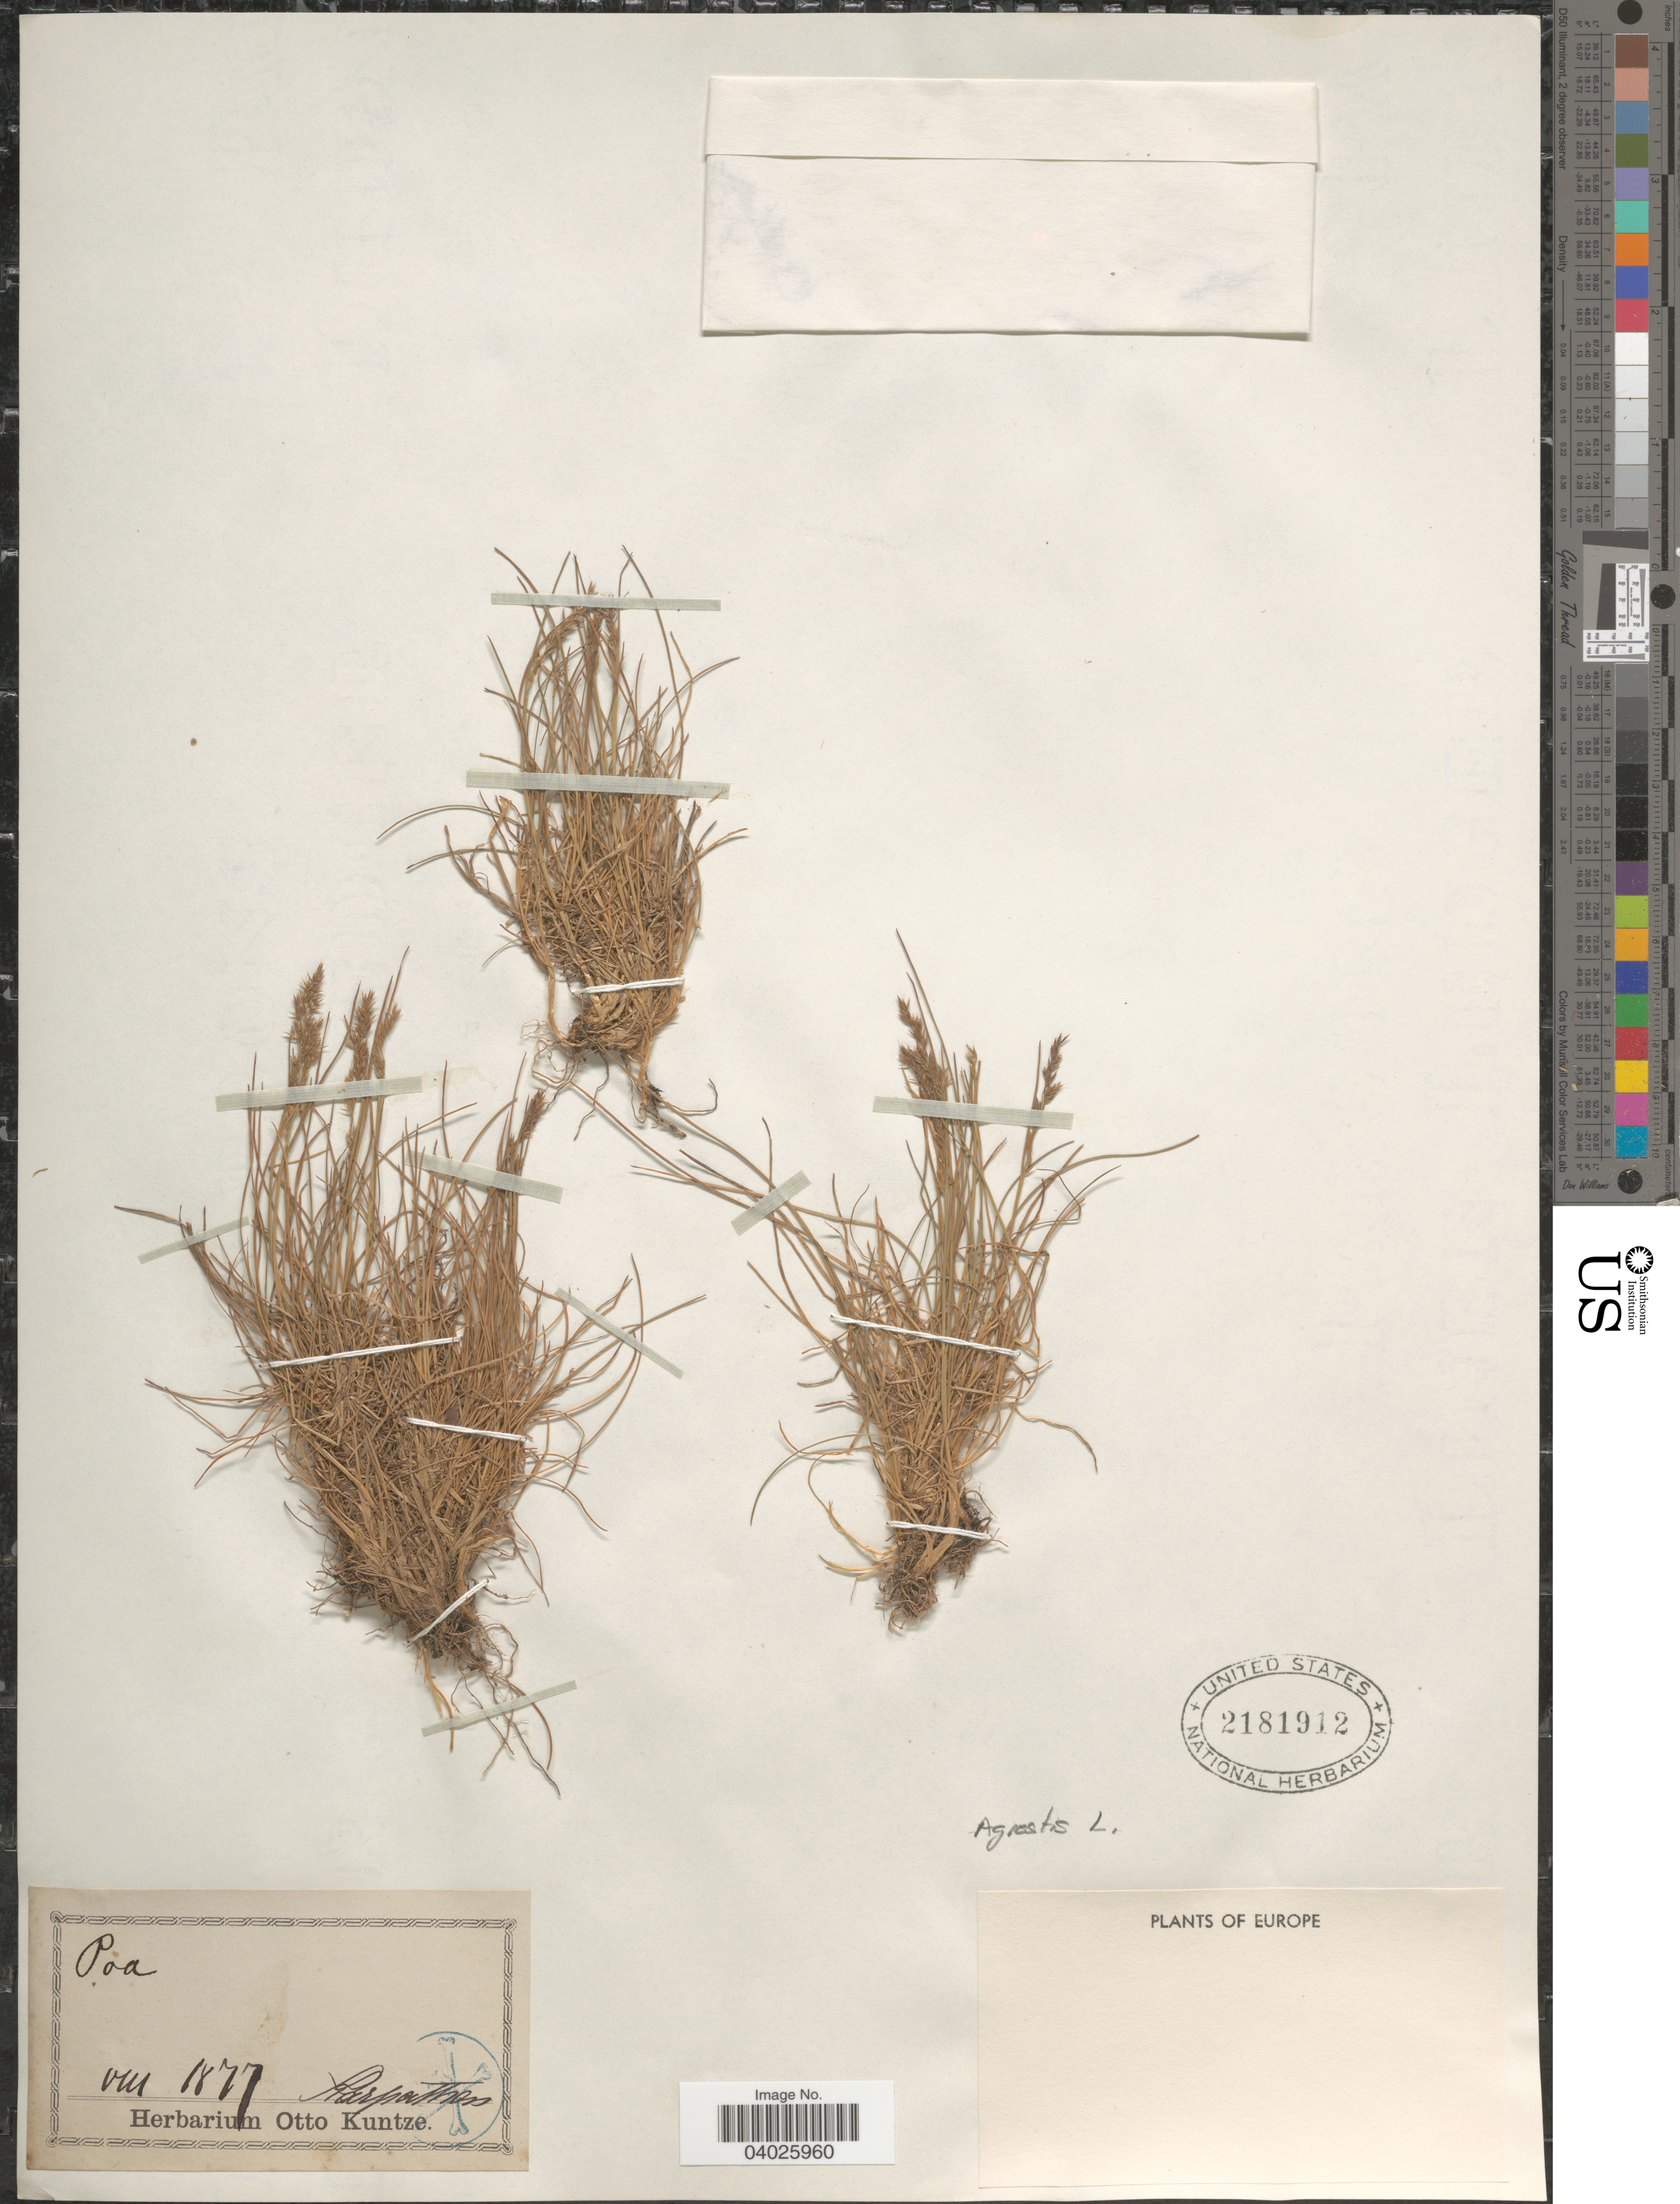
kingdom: Plantae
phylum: Tracheophyta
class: Liliopsida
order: Poales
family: Poaceae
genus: Agrostis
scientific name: Agrostis sp.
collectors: ex herb. Otto Kuntze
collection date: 1877-08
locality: Karpathen [Karpathos?]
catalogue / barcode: US 2181912